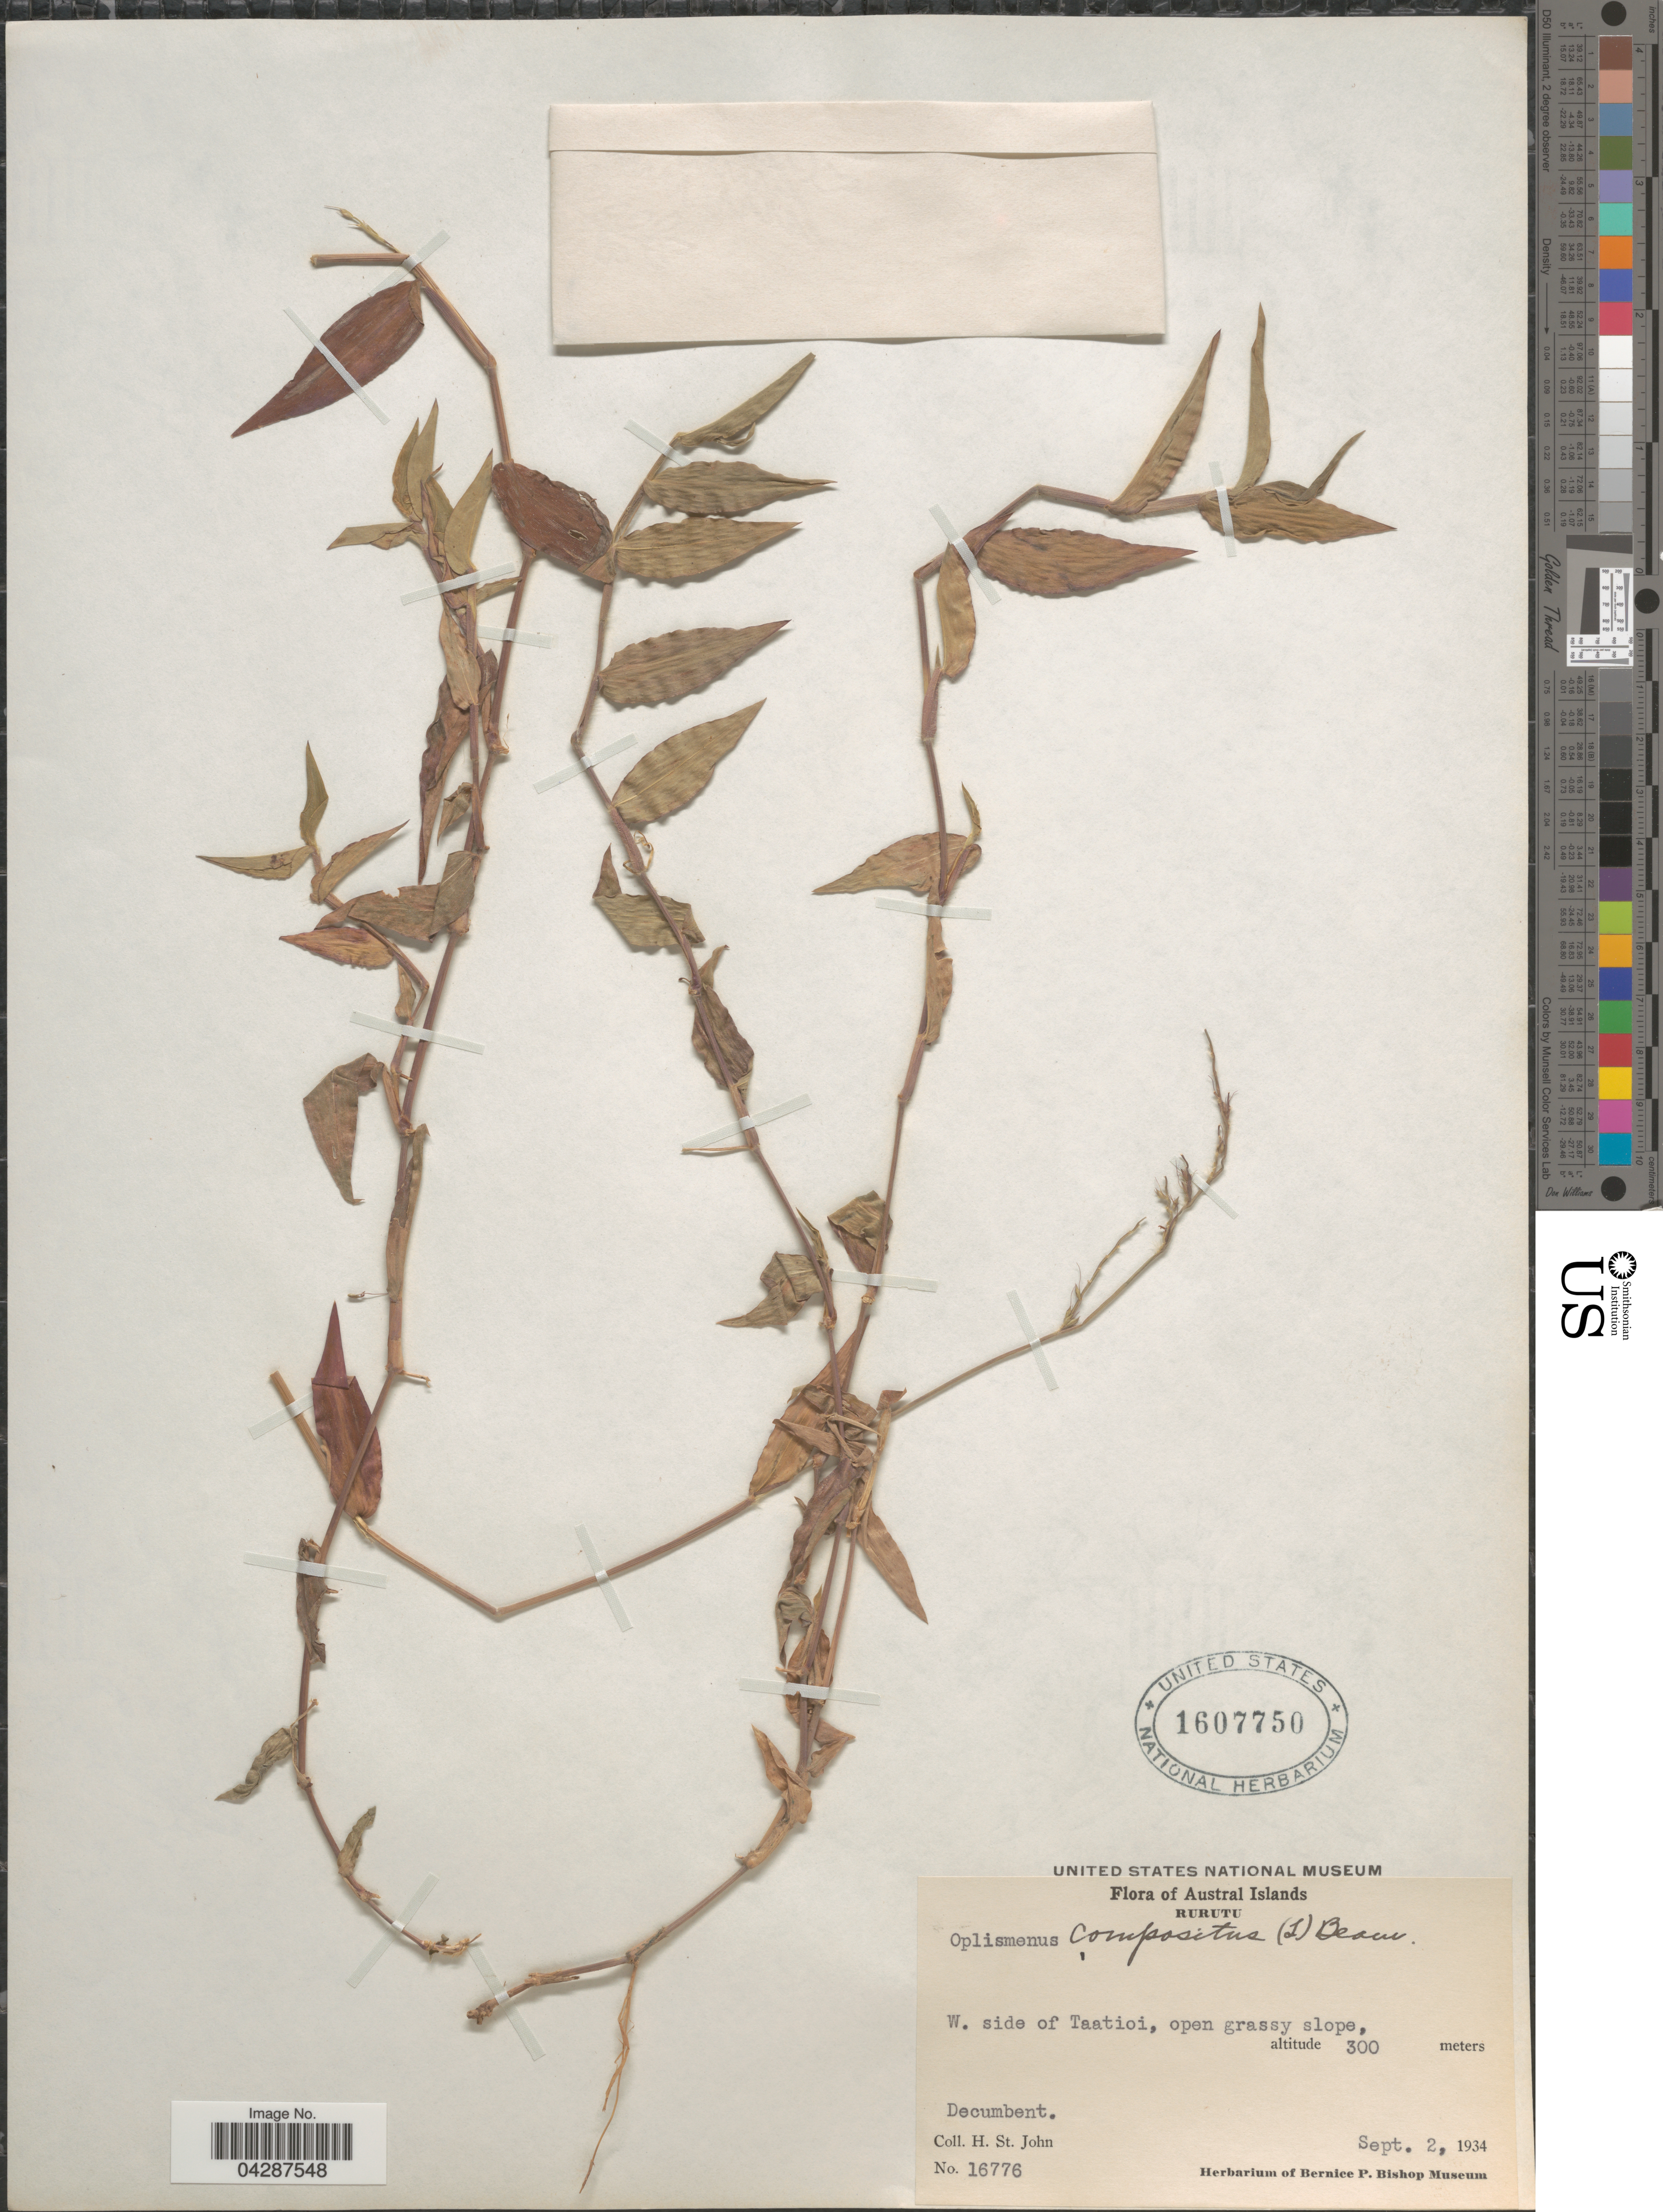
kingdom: Plantae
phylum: Tracheophyta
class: Liliopsida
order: Poales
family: Poaceae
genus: Oplismenus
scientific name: Oplismenus compositus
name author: (L.) P. Beauv.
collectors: H. St. John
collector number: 16776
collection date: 1934-09-02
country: French Polynesia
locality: Austral Islands. Rurutu. W. side of Taatioi, open grassy slope.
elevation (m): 300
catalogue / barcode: US 1607750